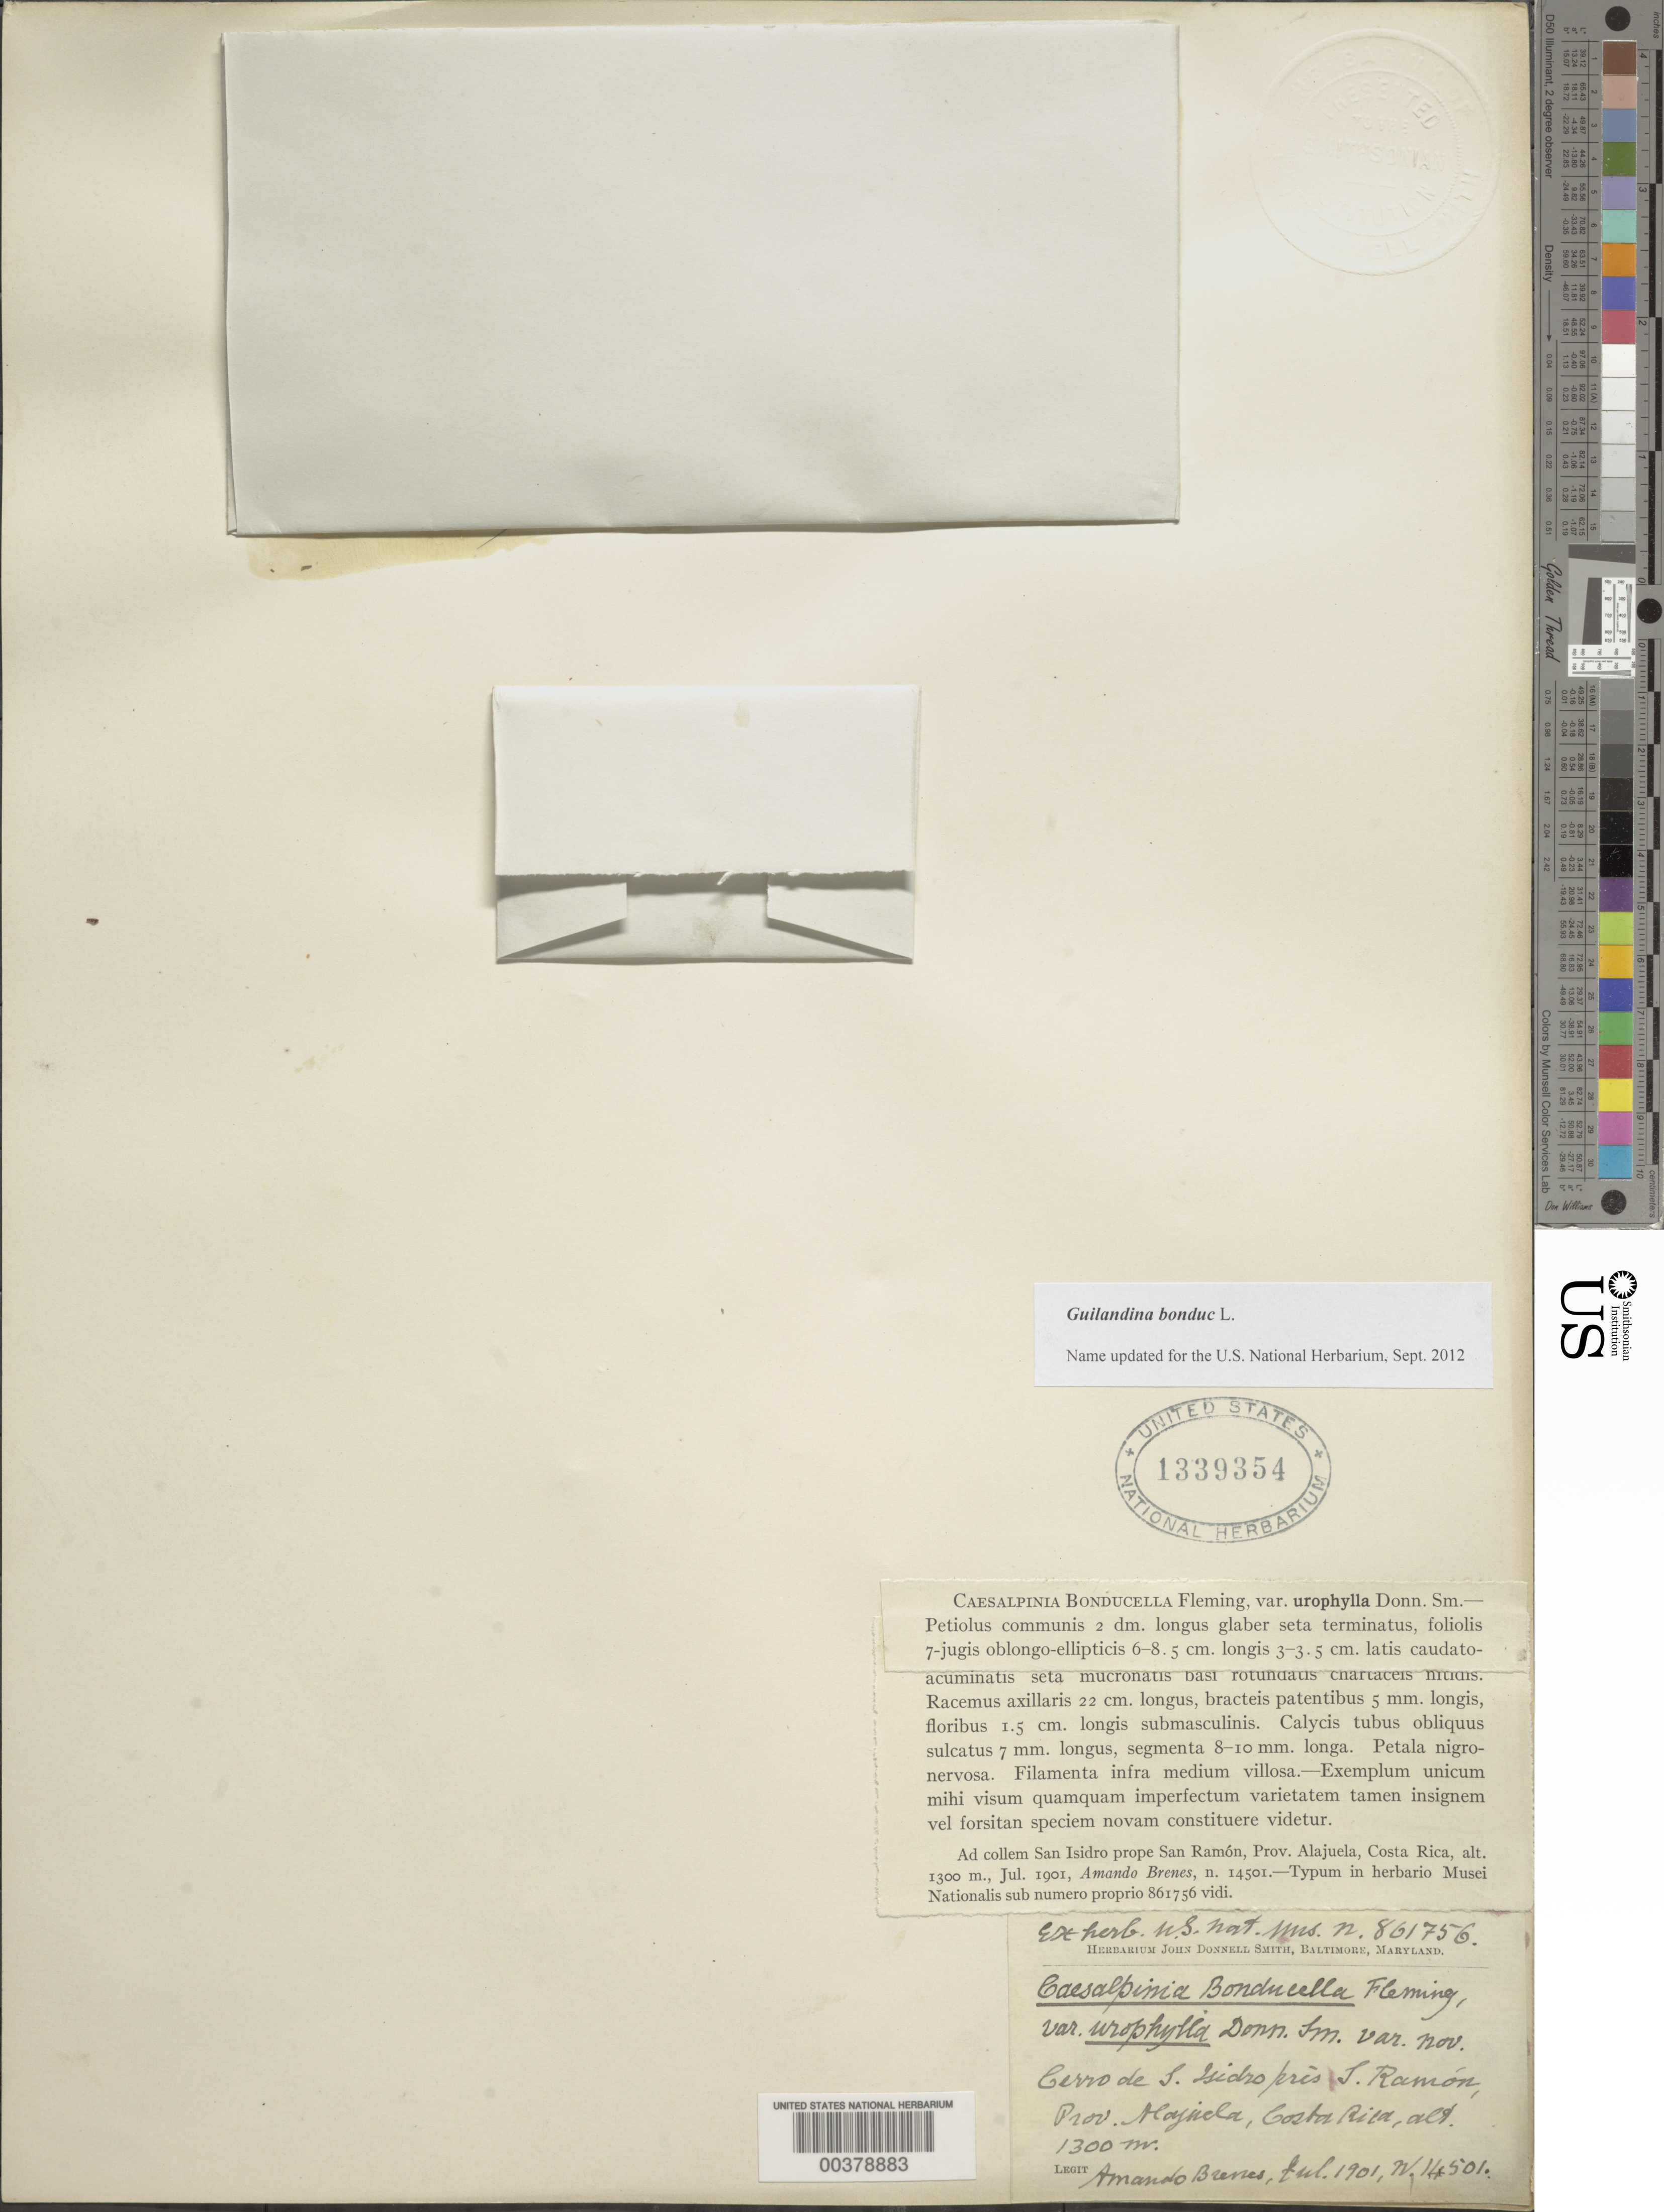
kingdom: Plantae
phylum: Tracheophyta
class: Magnoliopsida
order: Fabales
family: Fabaceae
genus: Guilandina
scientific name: Guilandina bonduc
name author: L.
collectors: A. Brenes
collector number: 14501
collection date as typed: Jul 1901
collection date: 1901-07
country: Costa Rica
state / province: Alajuela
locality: Cerro de San Isidro prope San Ramon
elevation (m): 1300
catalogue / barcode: US 1339354